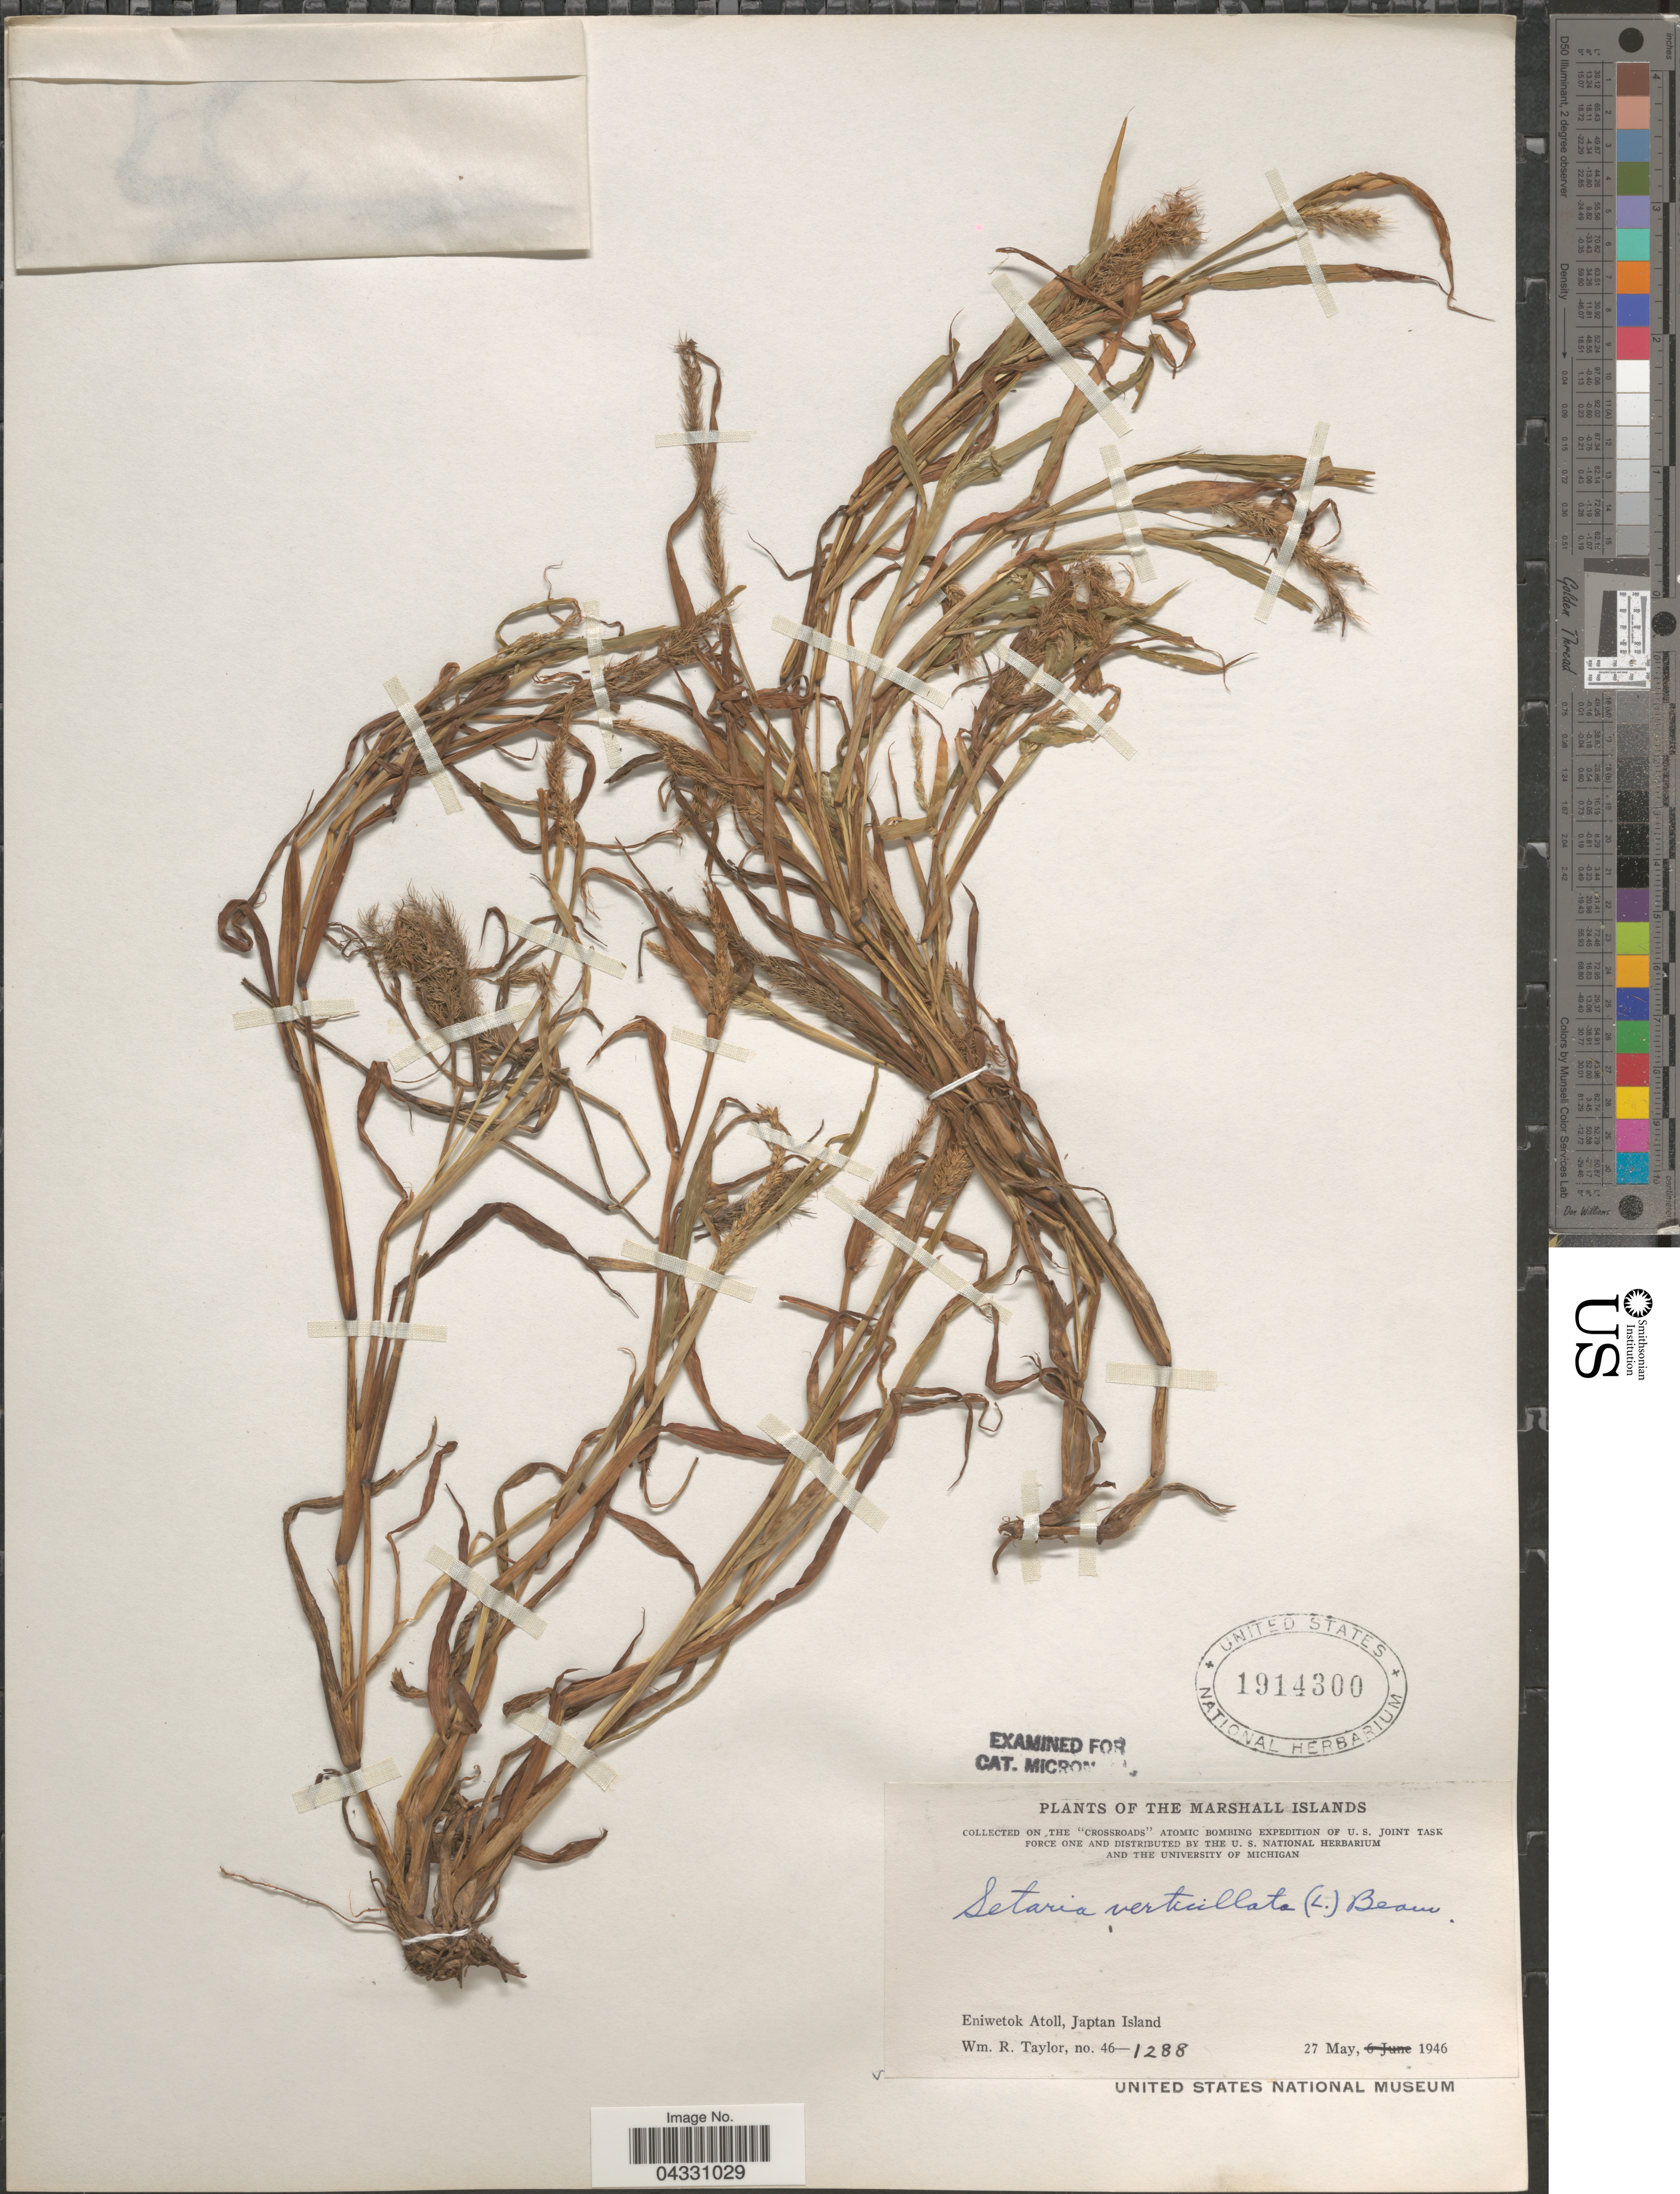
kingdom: Plantae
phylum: Tracheophyta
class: Liliopsida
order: Poales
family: Poaceae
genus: Setaria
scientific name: Setaria adhaerens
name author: (Forssk.) Chiov.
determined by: Wagner, W. L., (BOT), Smithsonian Institution - National Museum of Natural History (UNITED STATES)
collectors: W. R. Taylor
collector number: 46-1288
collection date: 1946-05-27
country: Marshall Islands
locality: On the "Crossroads" Atomic Bombing Expedition of U.S. Joint Task Force One. Eniwetok Atoll, Japtan Island.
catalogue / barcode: US 1914300